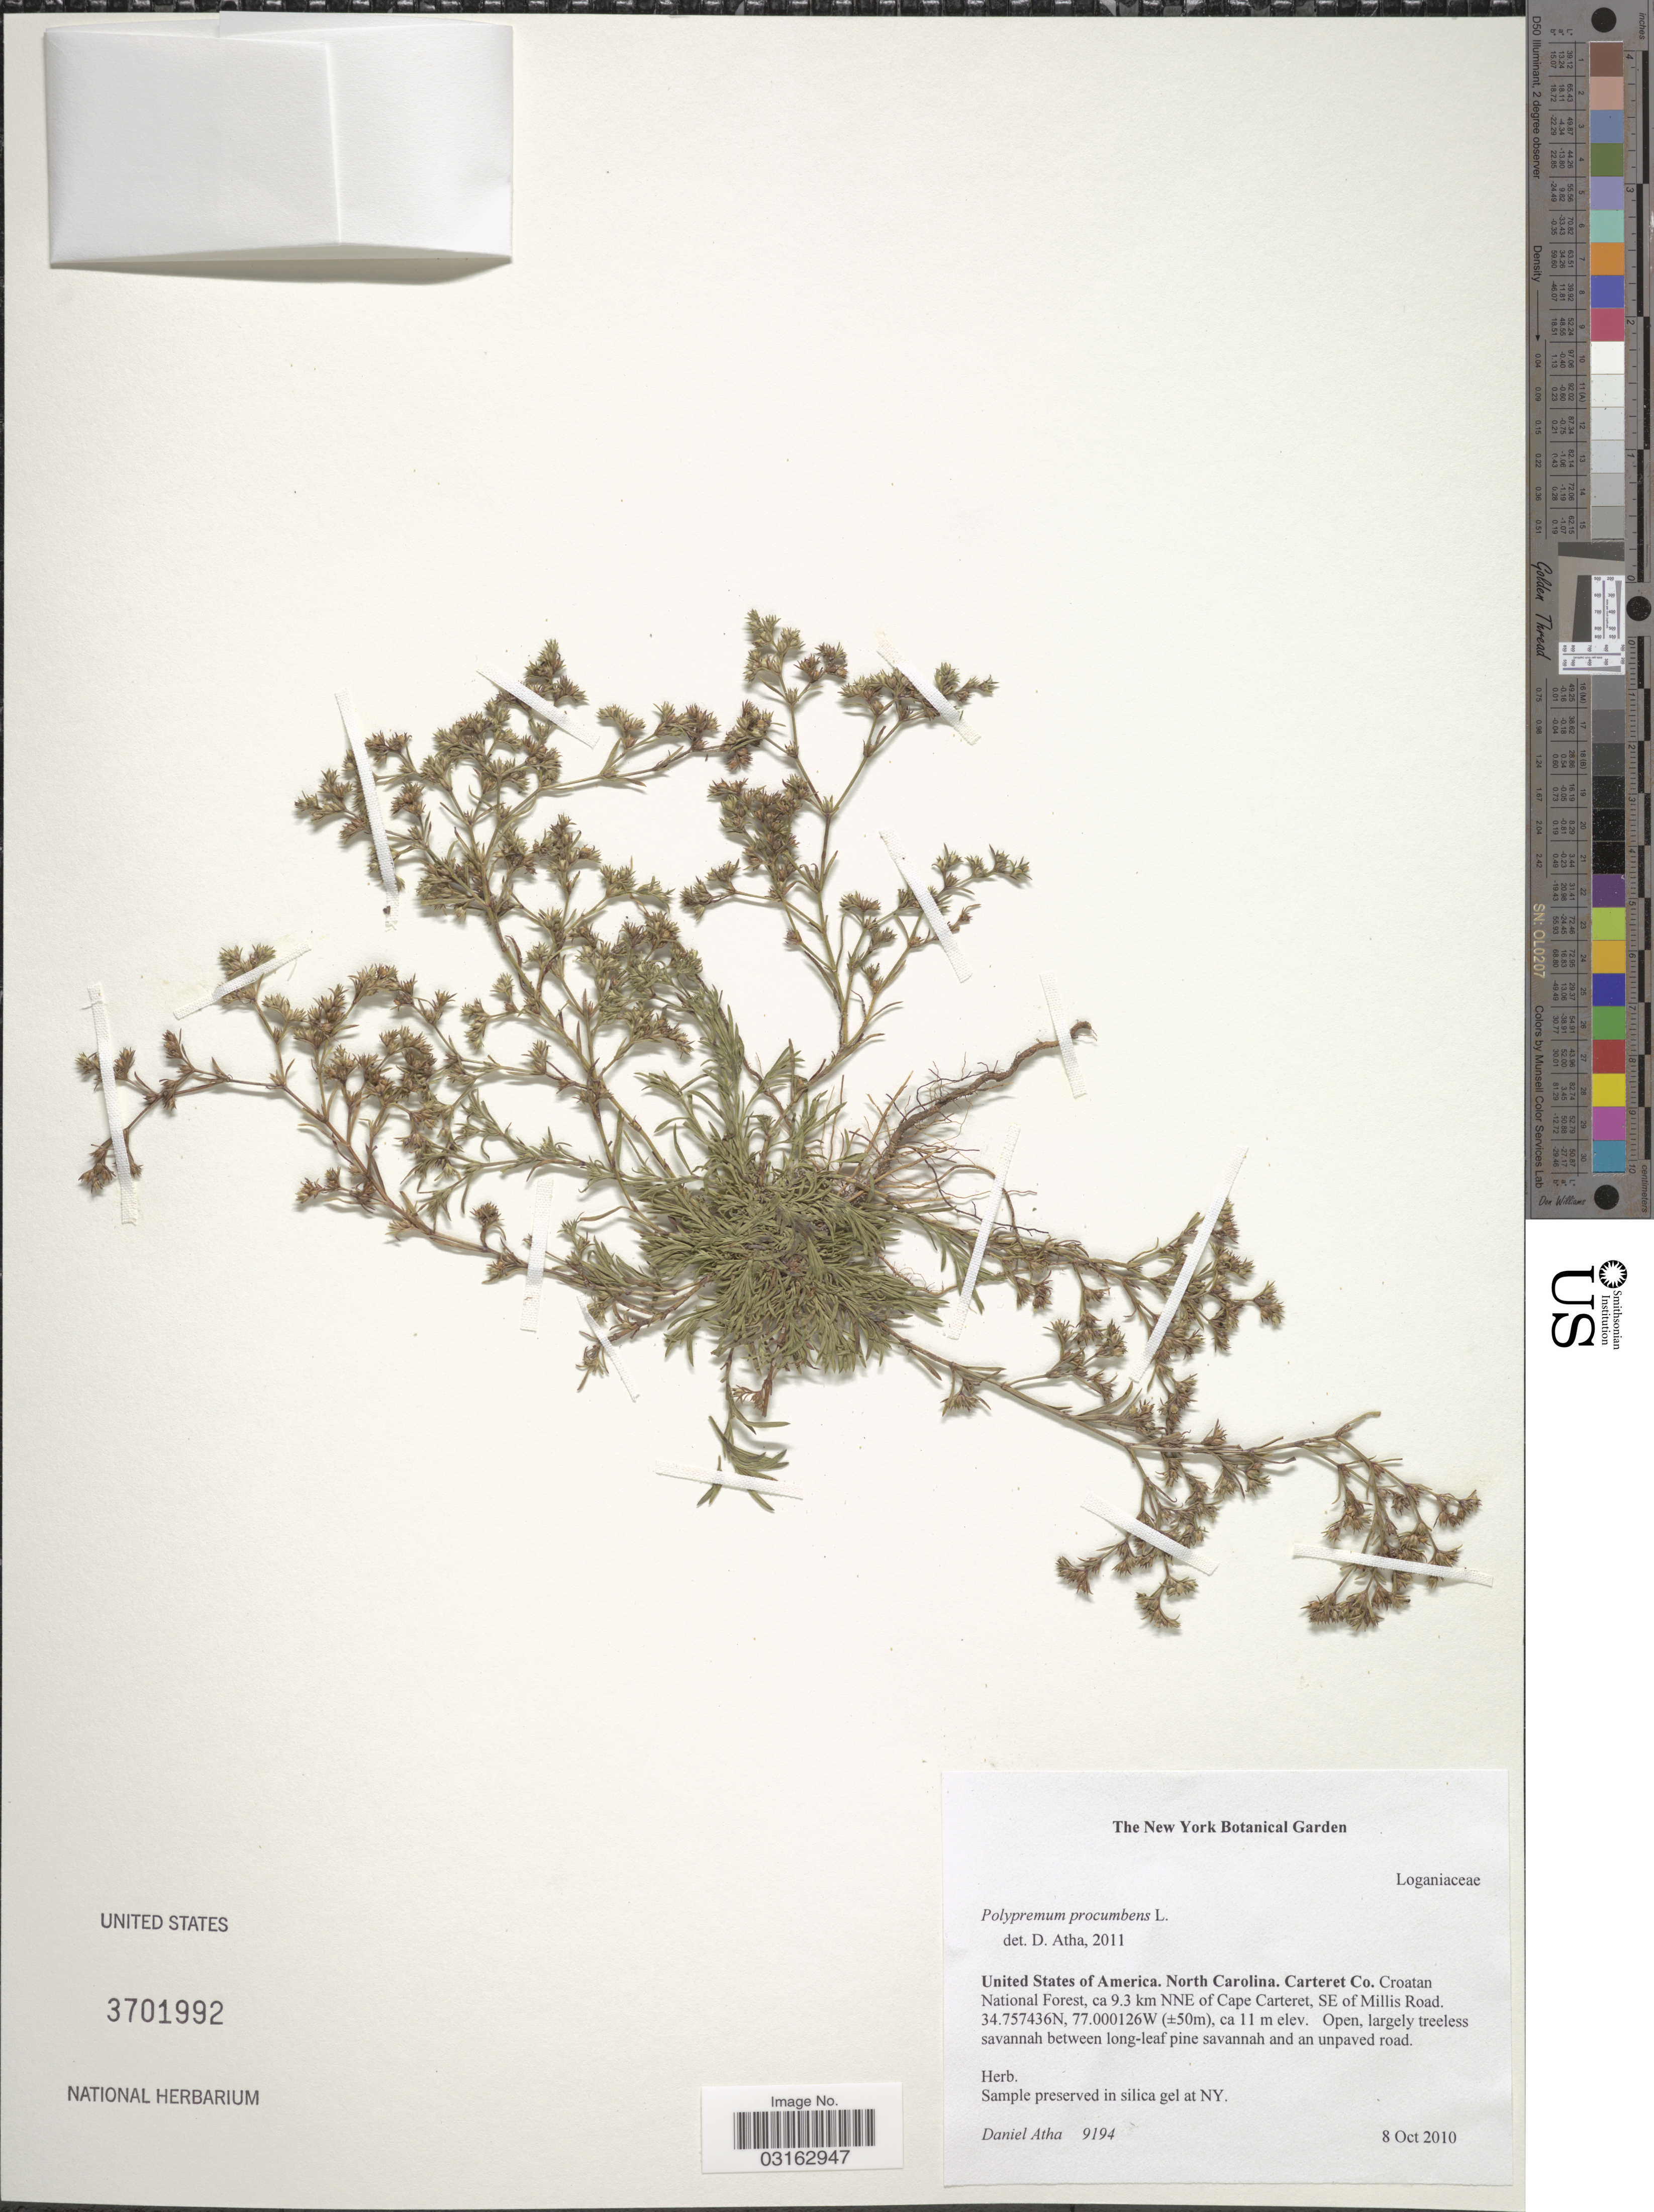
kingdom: Plantae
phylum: Tracheophyta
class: Magnoliopsida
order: Lamiales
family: Tetrachondraceae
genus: Polypremum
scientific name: Polypremum procumbens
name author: L.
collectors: D. Atha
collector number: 9194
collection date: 2010-10-08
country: United States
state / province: North Carolina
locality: Carteret Co. Croatan National Forest, ca. 9.3 km NNE of Cape Carteret, SE of Millis Road.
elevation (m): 11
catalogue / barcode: US 3701992